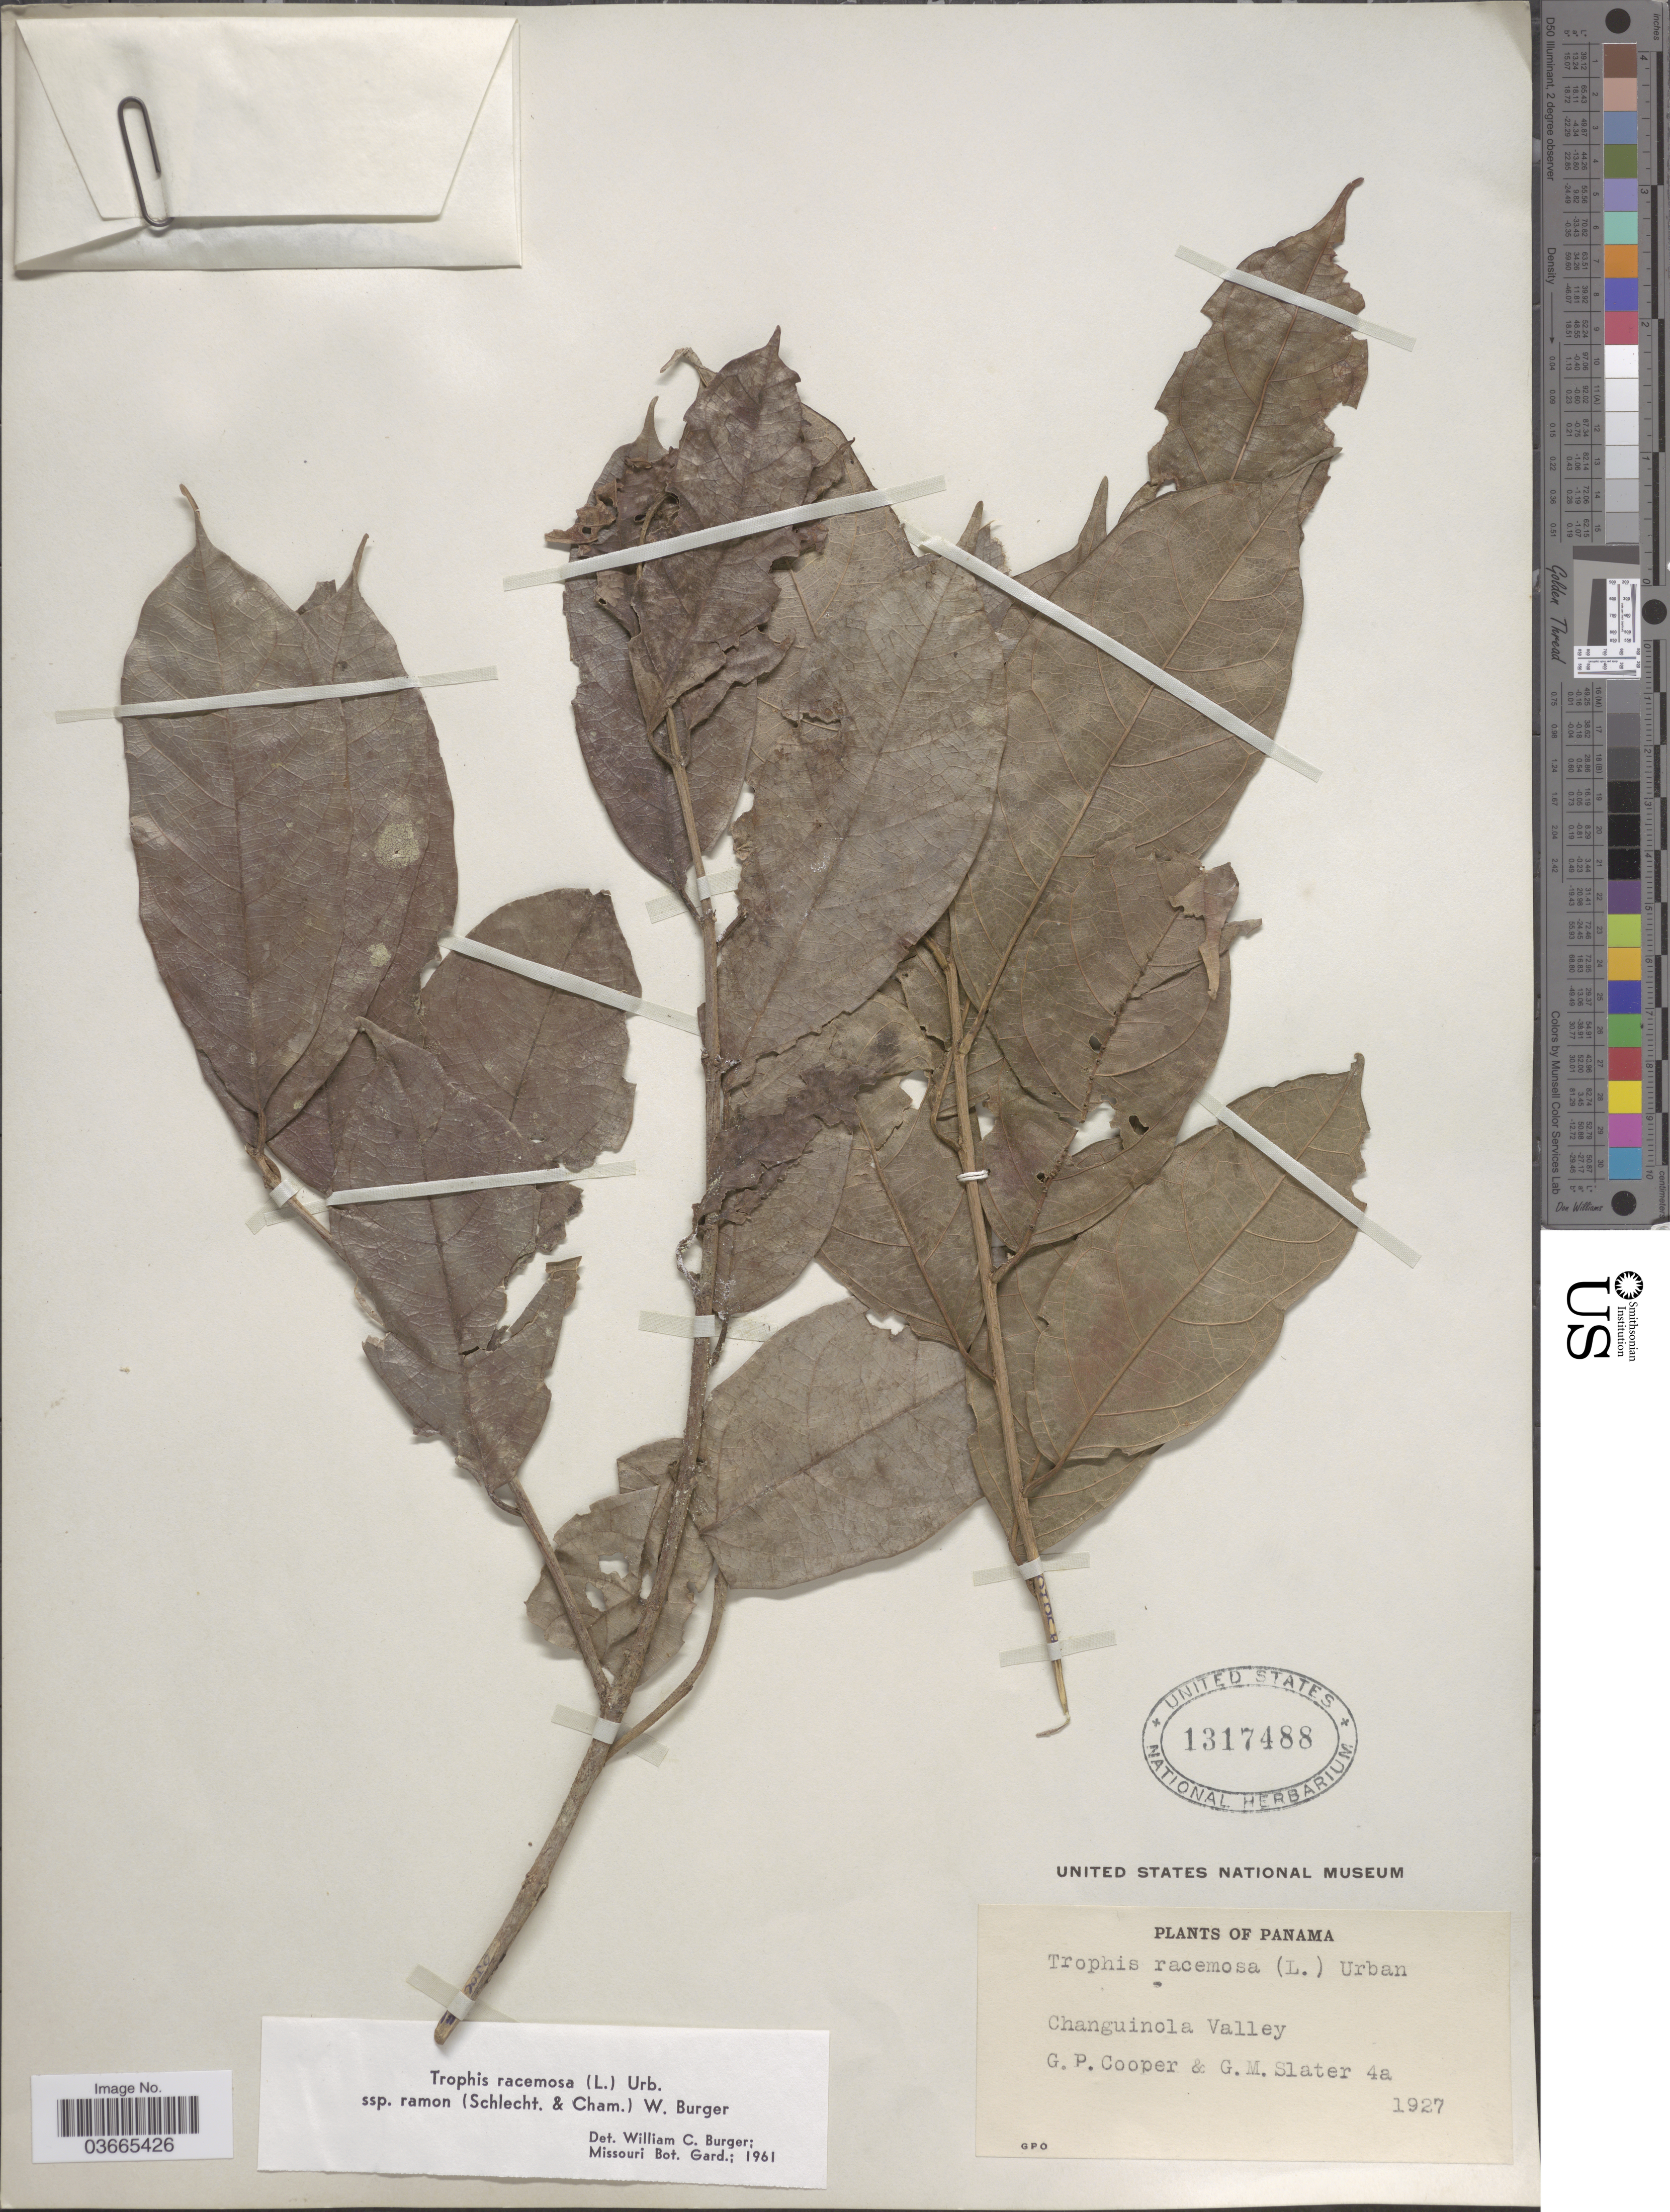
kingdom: Plantae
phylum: Tracheophyta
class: Magnoliopsida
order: Rosales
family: Moraceae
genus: Trophis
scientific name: Trophis racemosa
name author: (L.) Urb.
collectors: G. Cooper & G. Slater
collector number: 4a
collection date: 1927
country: Panama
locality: Changuinola Valley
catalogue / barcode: US 1317488